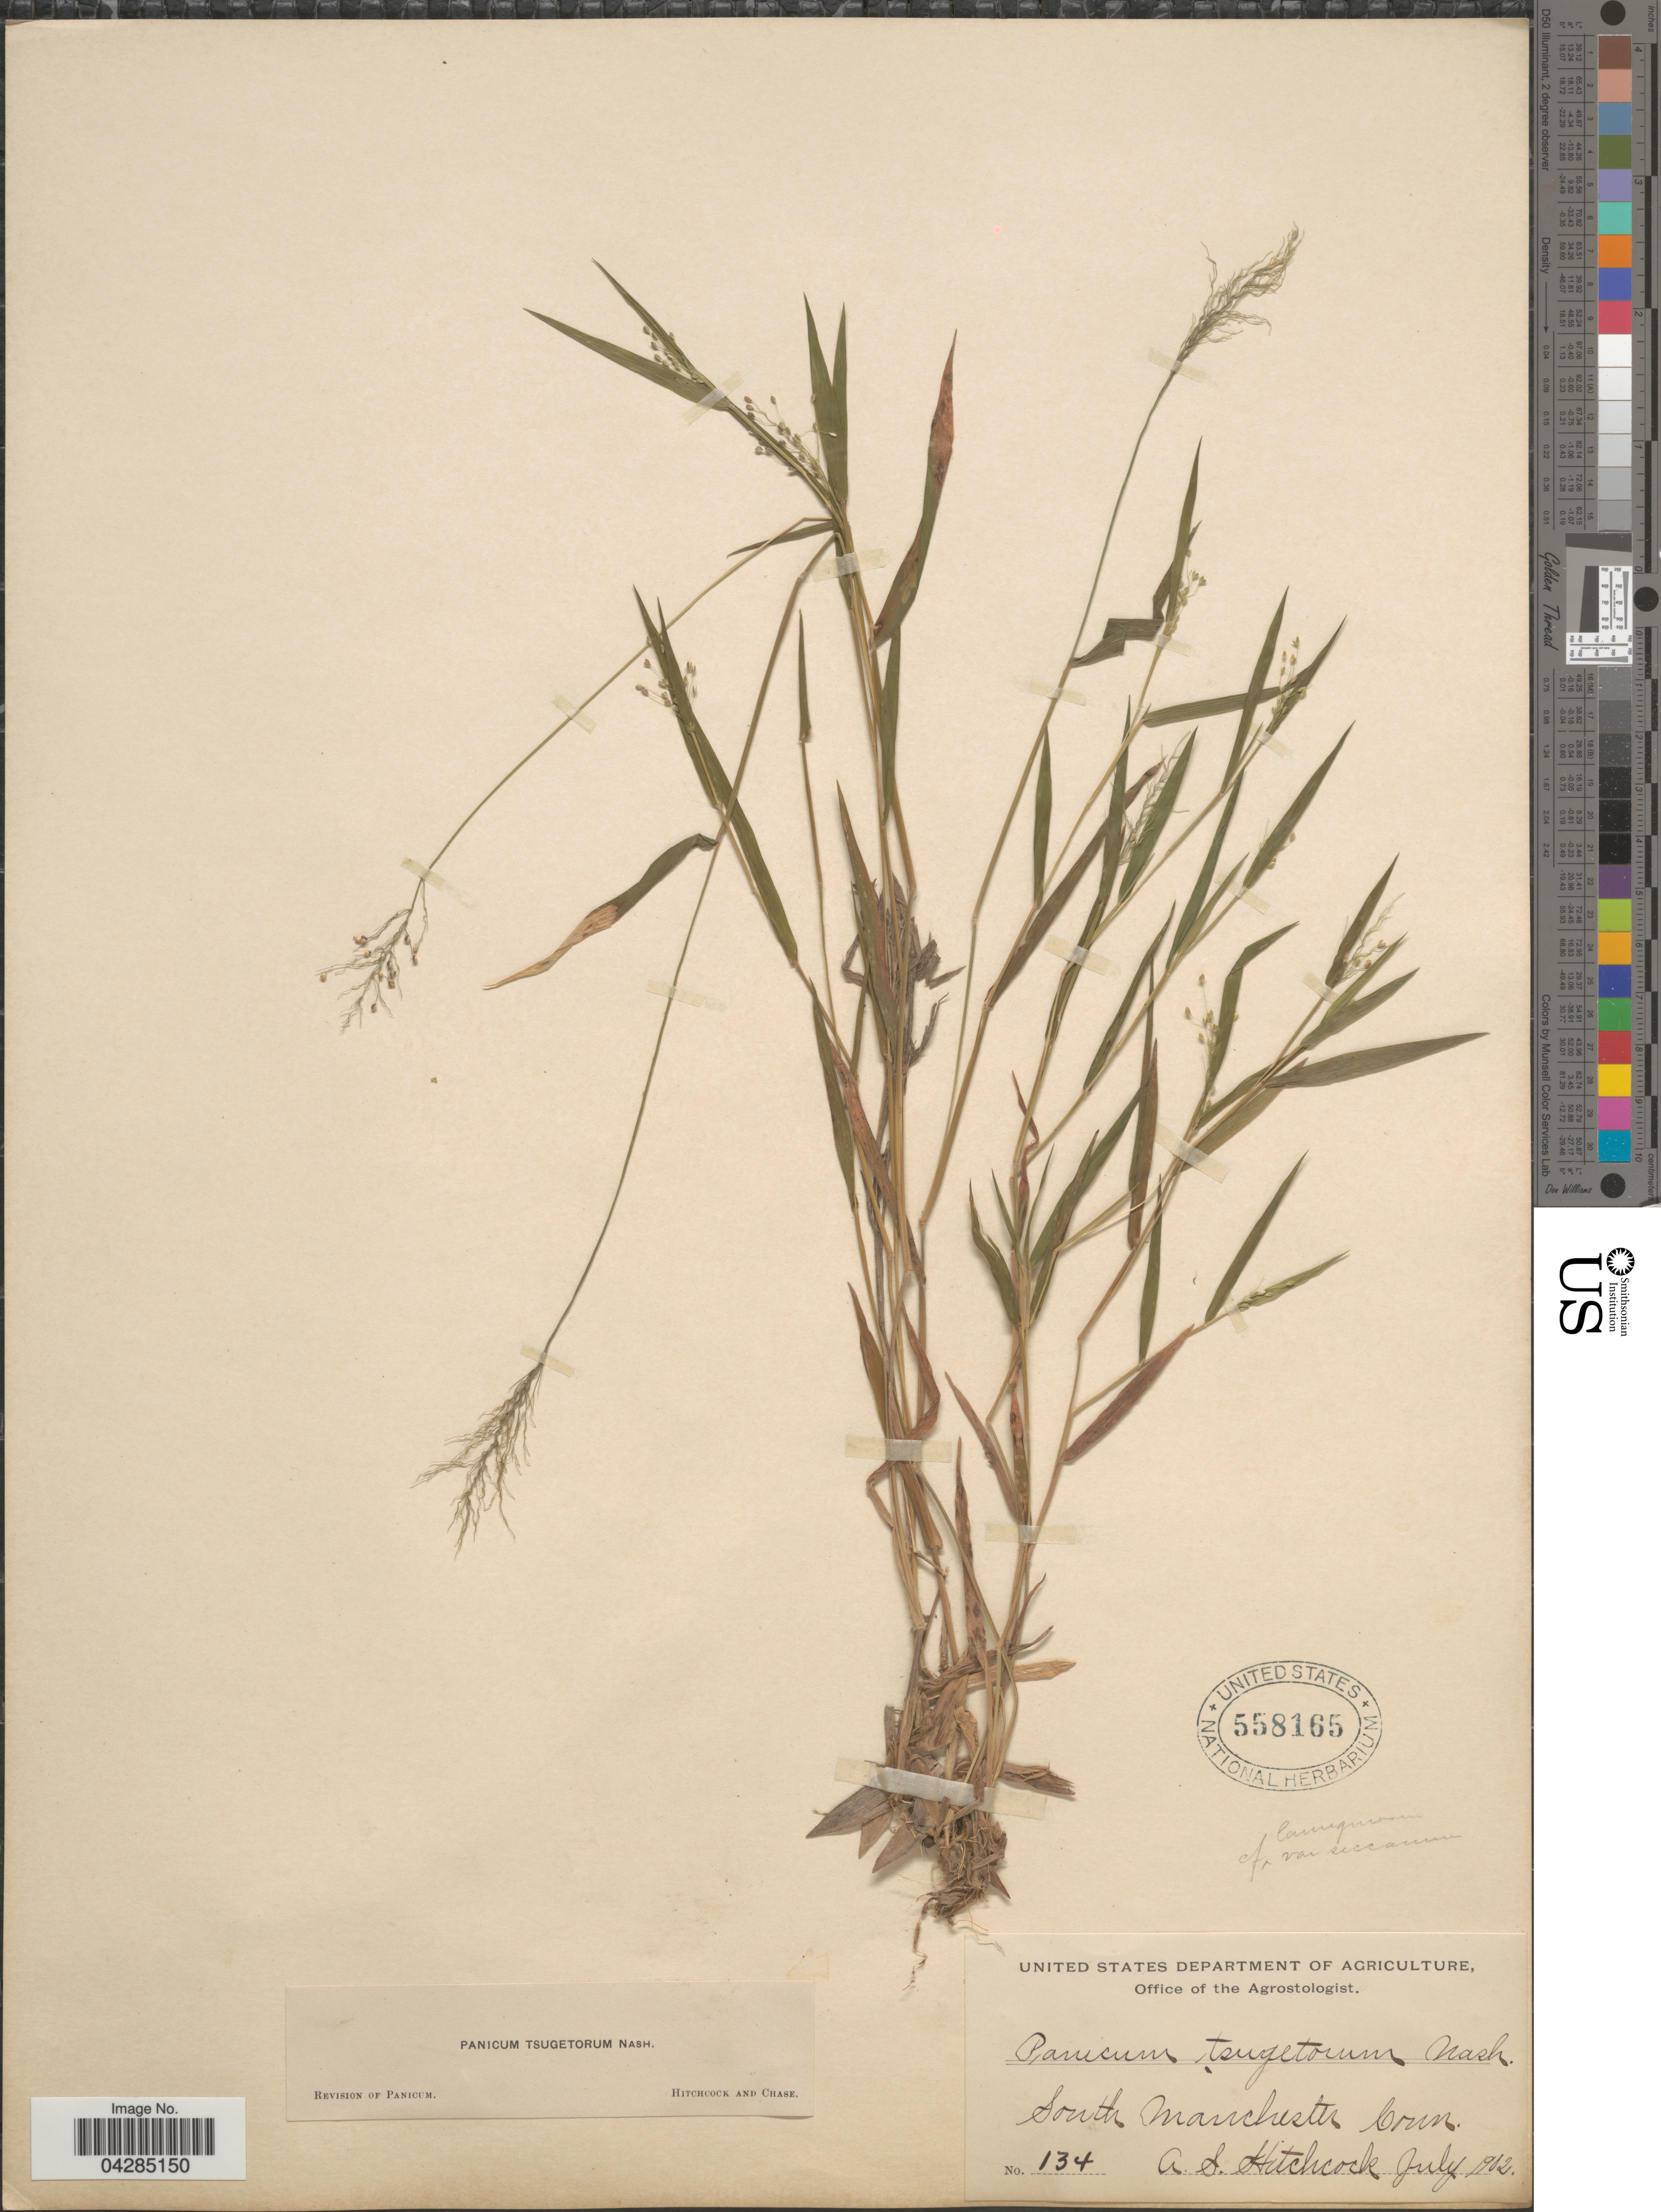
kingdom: Plantae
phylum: Tracheophyta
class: Liliopsida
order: Poales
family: Poaceae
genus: Dichanthelium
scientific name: Dichanthelium portoricense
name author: (Desv. ex Ham.) B.F. Hansen & Wunderlin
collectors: A. S. Hitchcock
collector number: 134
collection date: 1902-07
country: United States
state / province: Connecticut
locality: South Manchester.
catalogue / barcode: US 558165